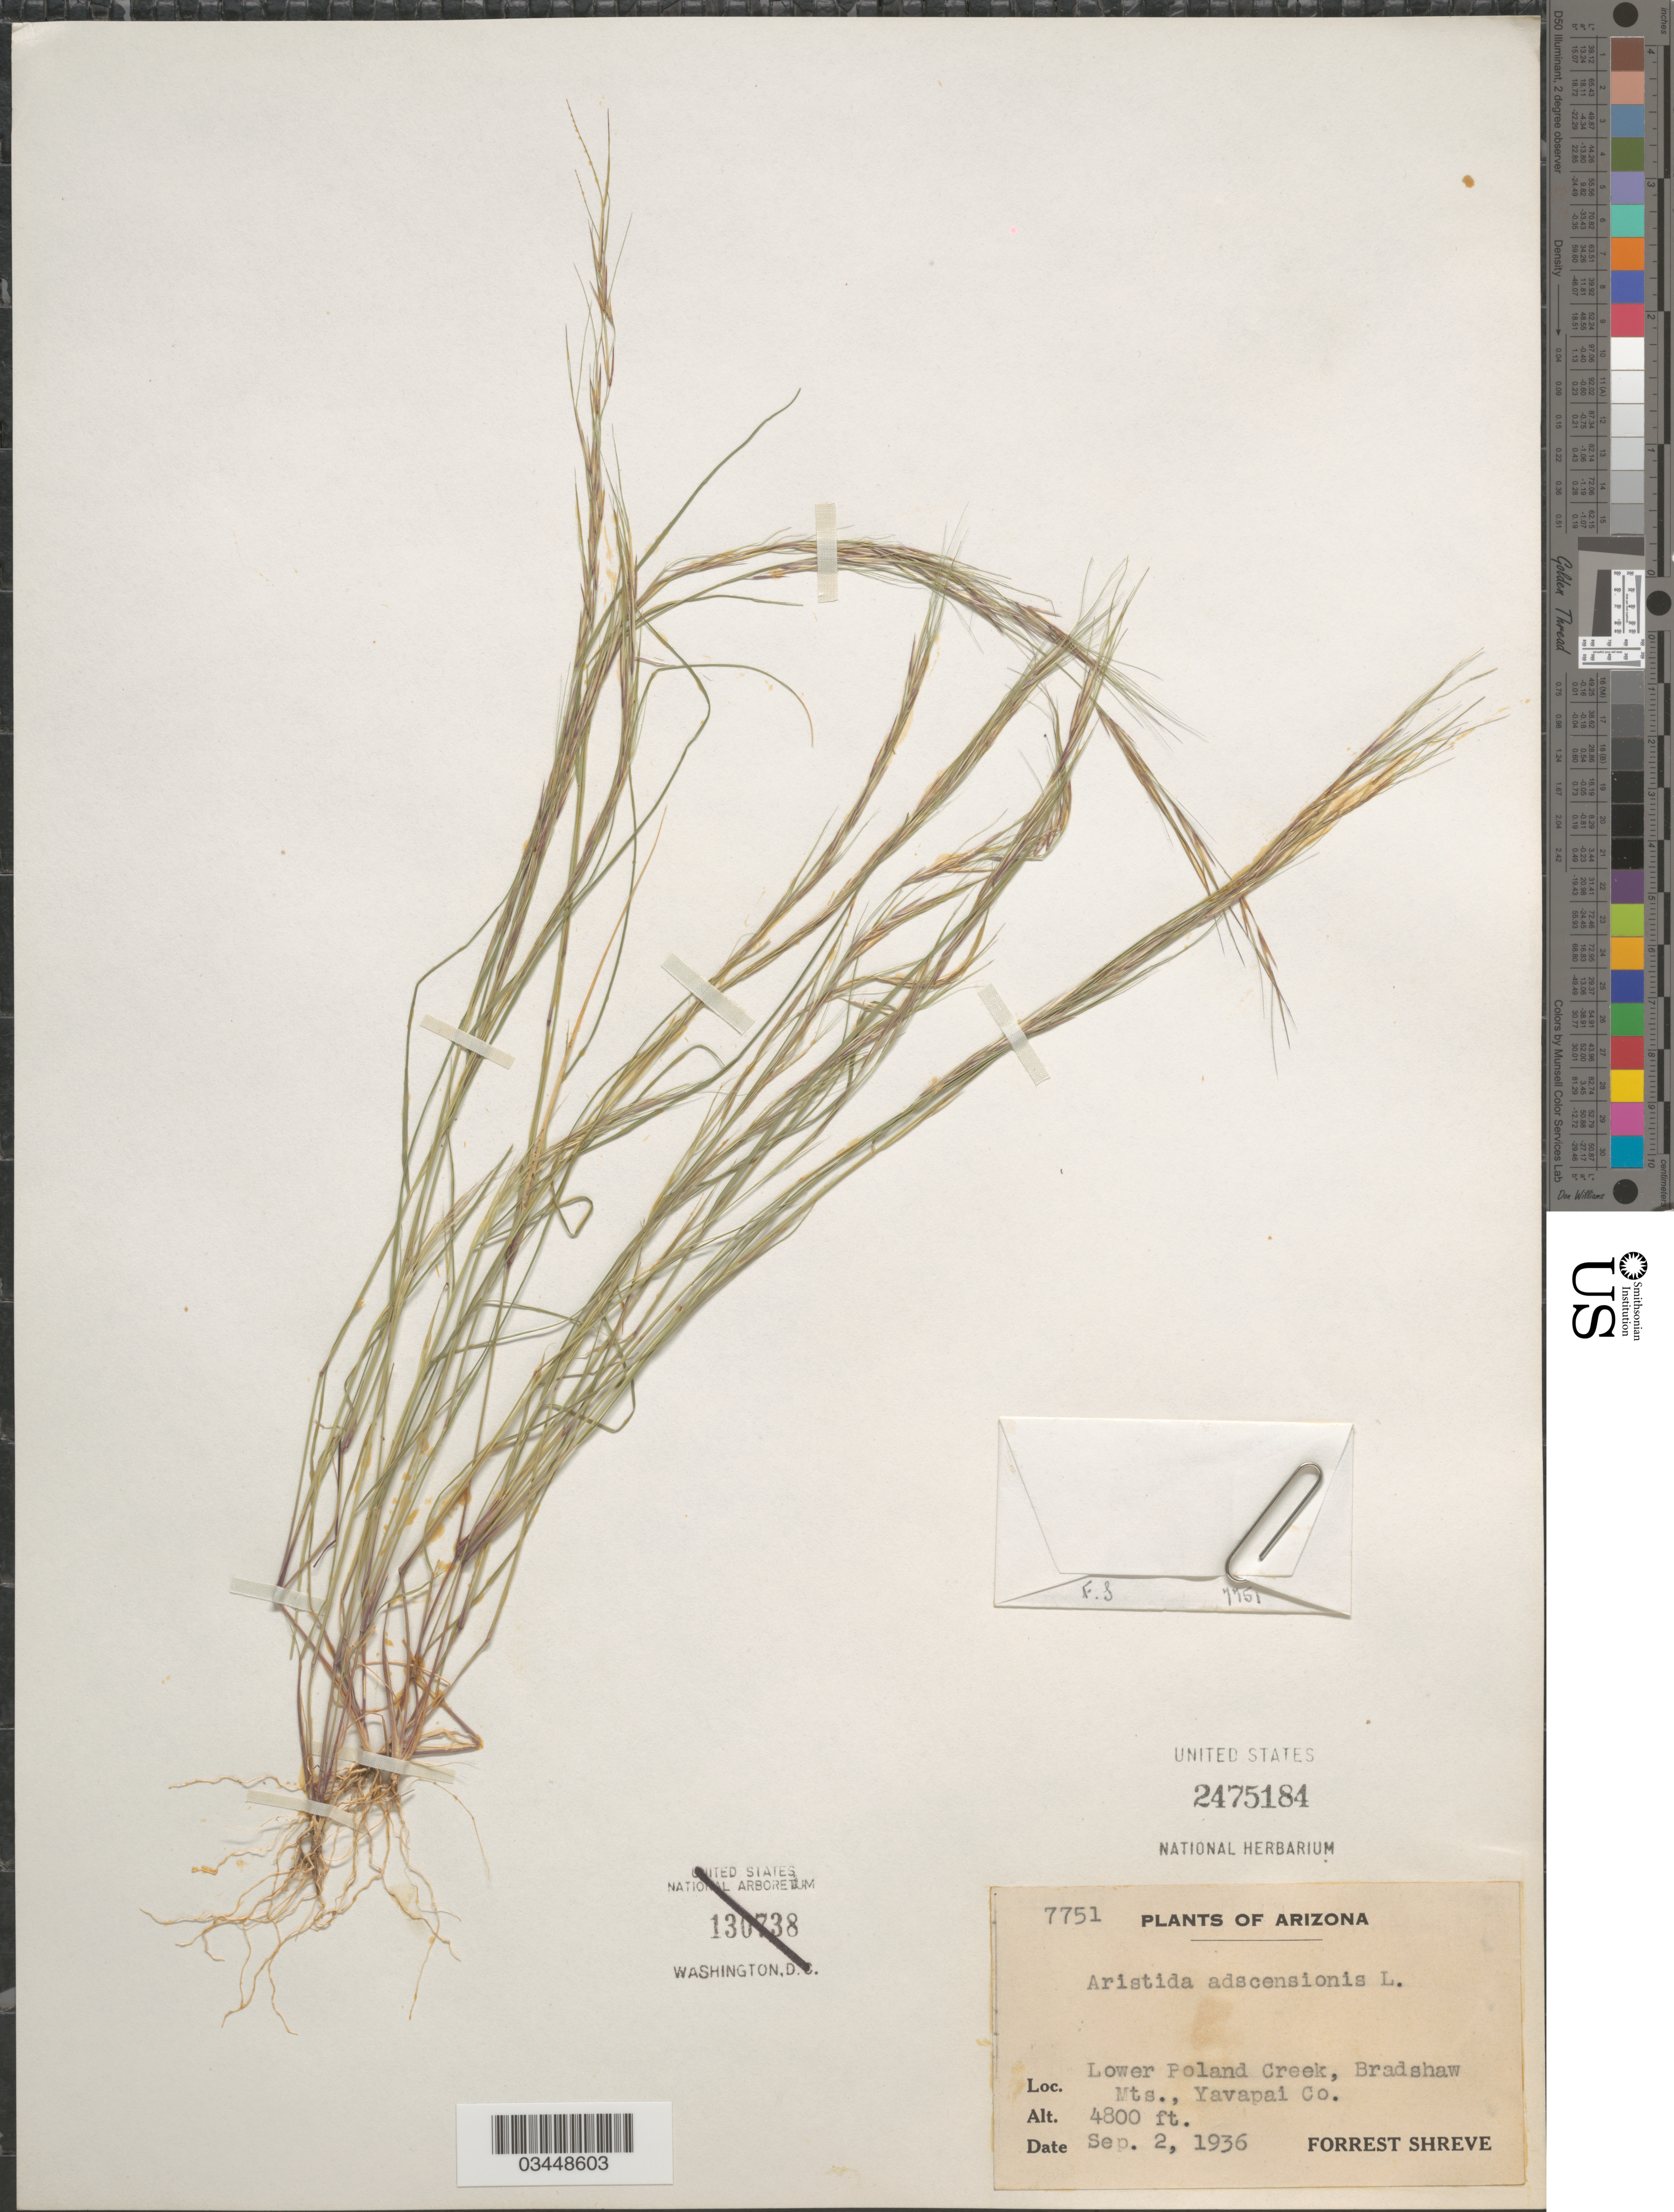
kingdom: Plantae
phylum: Tracheophyta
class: Liliopsida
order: Poales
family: Poaceae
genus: Aristida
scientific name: Aristida adscensionis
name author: L.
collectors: F. Shreve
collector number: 7751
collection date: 1936-09-02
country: United States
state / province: Arizona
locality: Lower Polan Creek, Bradshaw Mts., Yavapai Co.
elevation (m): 1463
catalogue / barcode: US 2475184